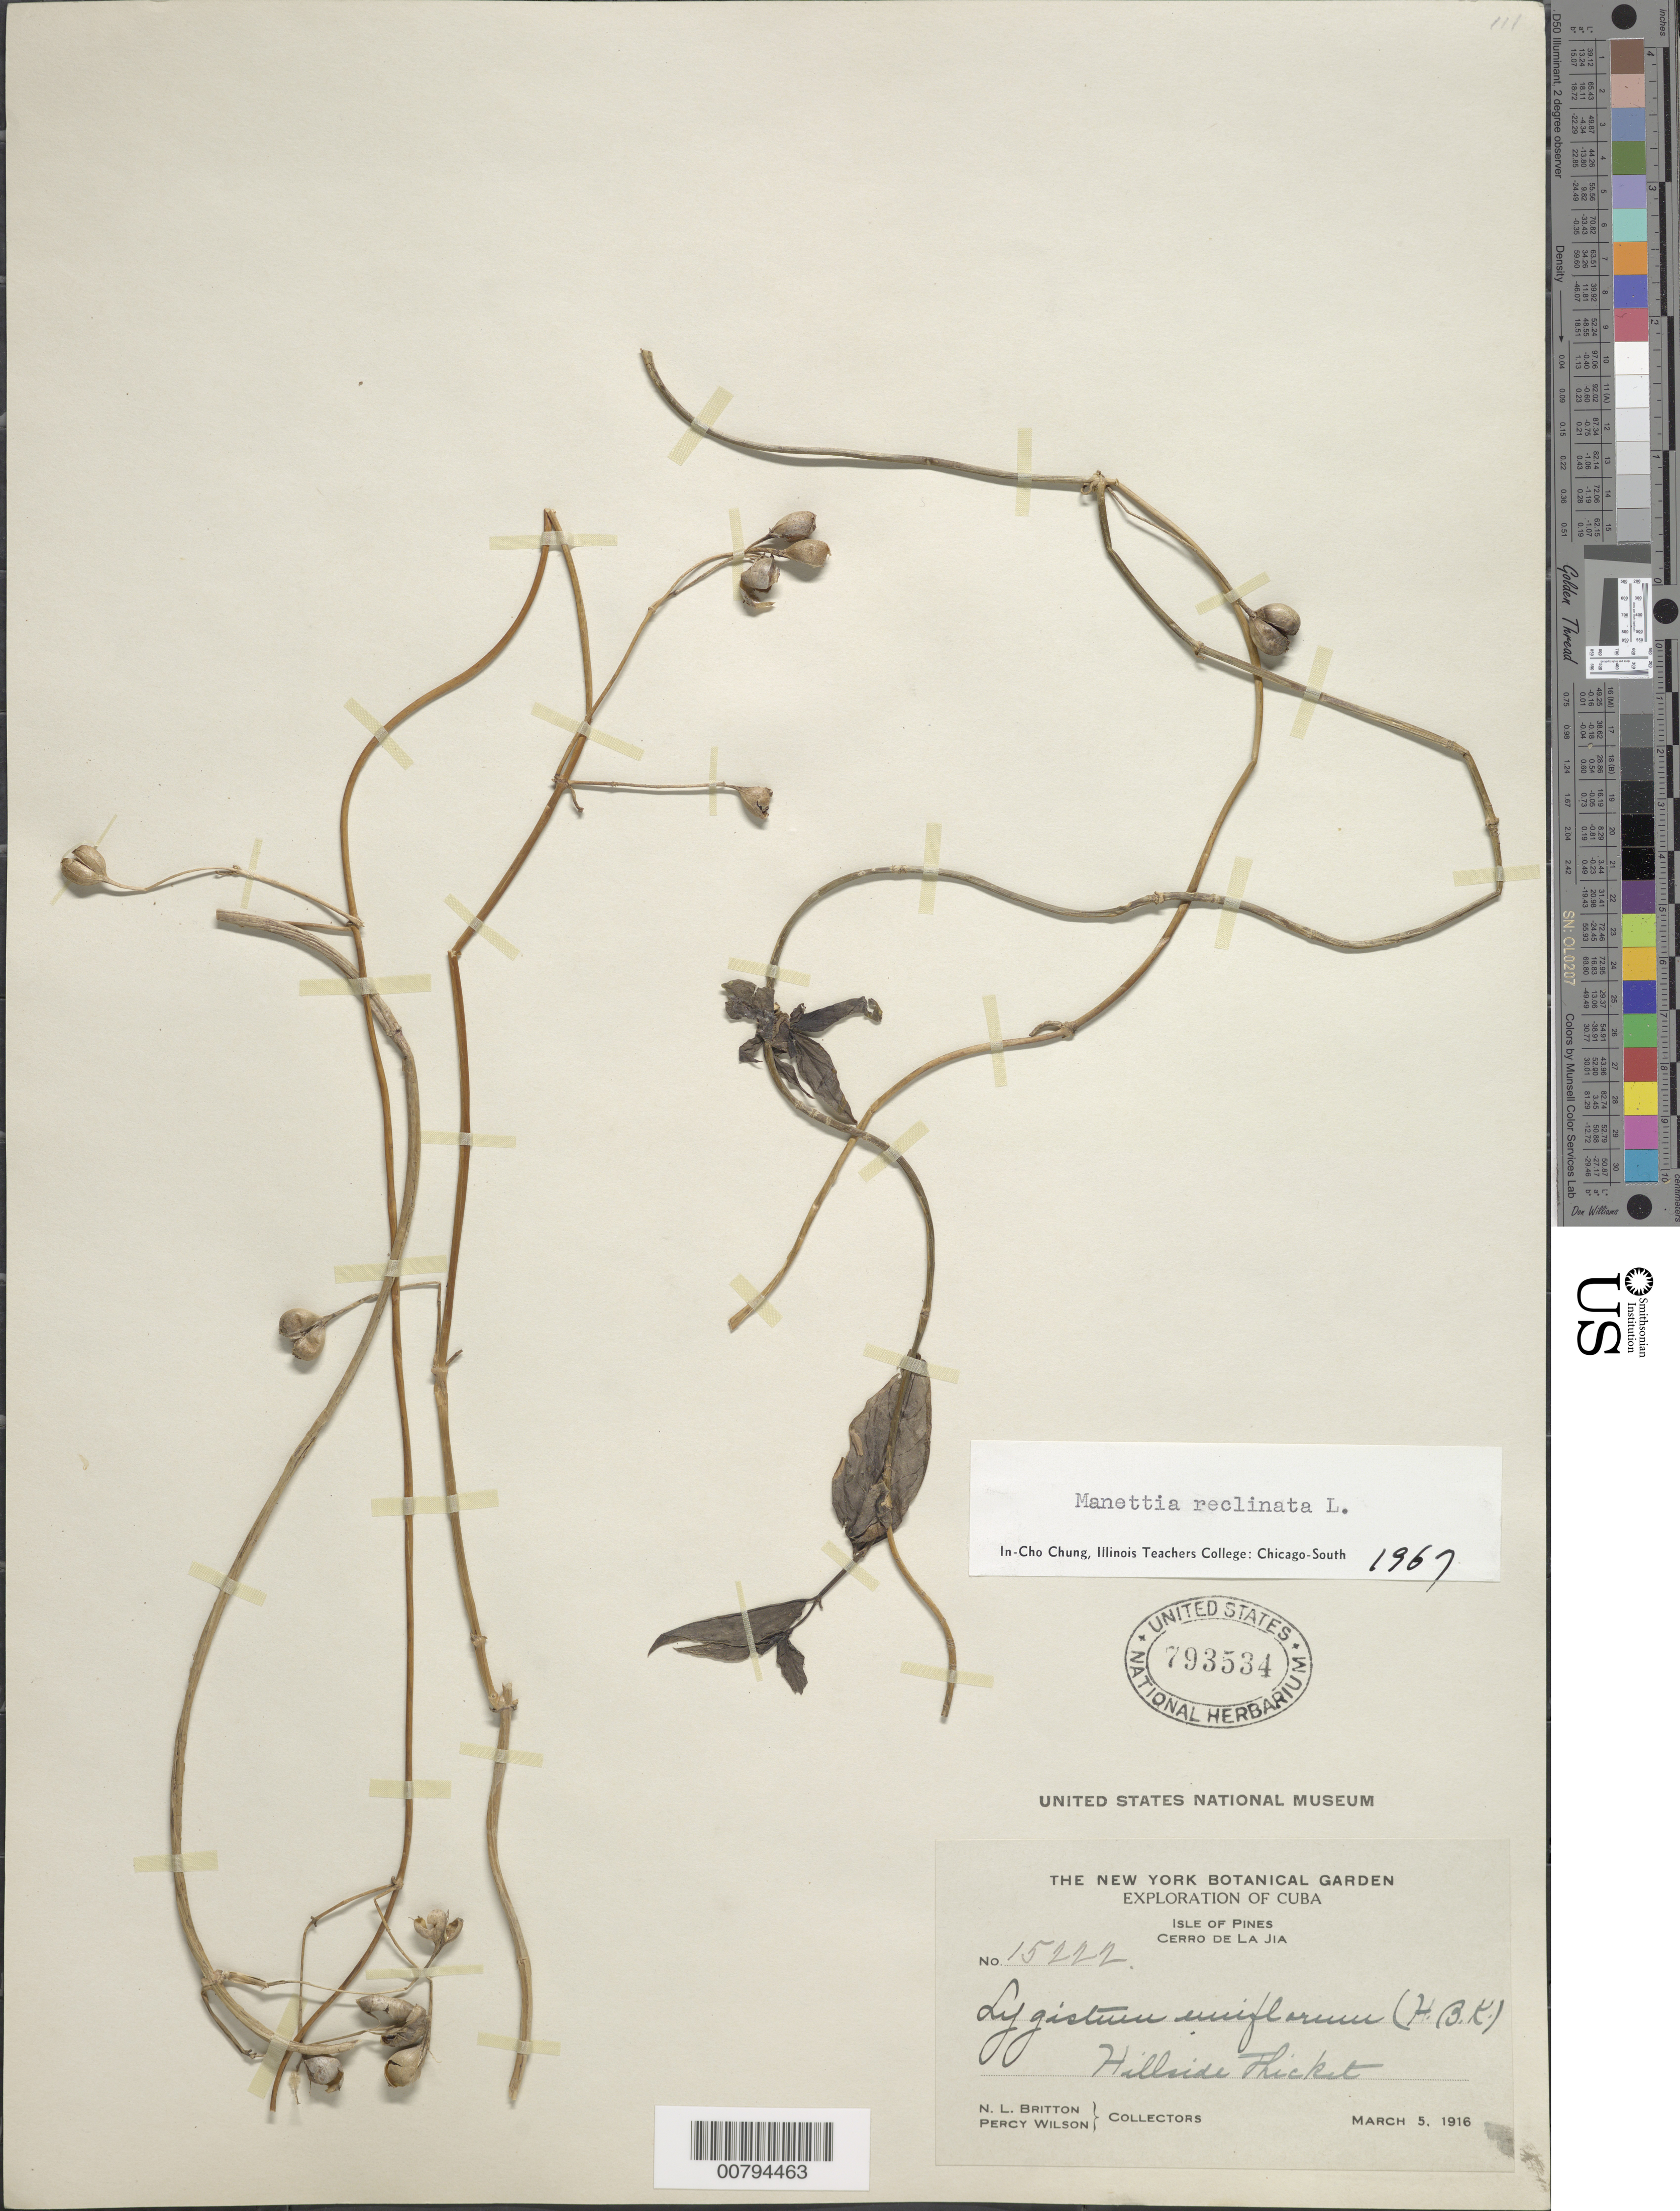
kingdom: Plantae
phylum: Tracheophyta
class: Magnoliopsida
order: Gentianales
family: Rubiaceae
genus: Manettia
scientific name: Manettia reclinata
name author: L.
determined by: Chung, In Cho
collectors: N. Britton & P. Wilson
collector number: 15222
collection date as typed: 05 Mar 1916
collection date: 1916-03-05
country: Cuba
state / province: Isla de La Juventud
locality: Cerro de la Jia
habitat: Hillside thicket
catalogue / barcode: US 793534